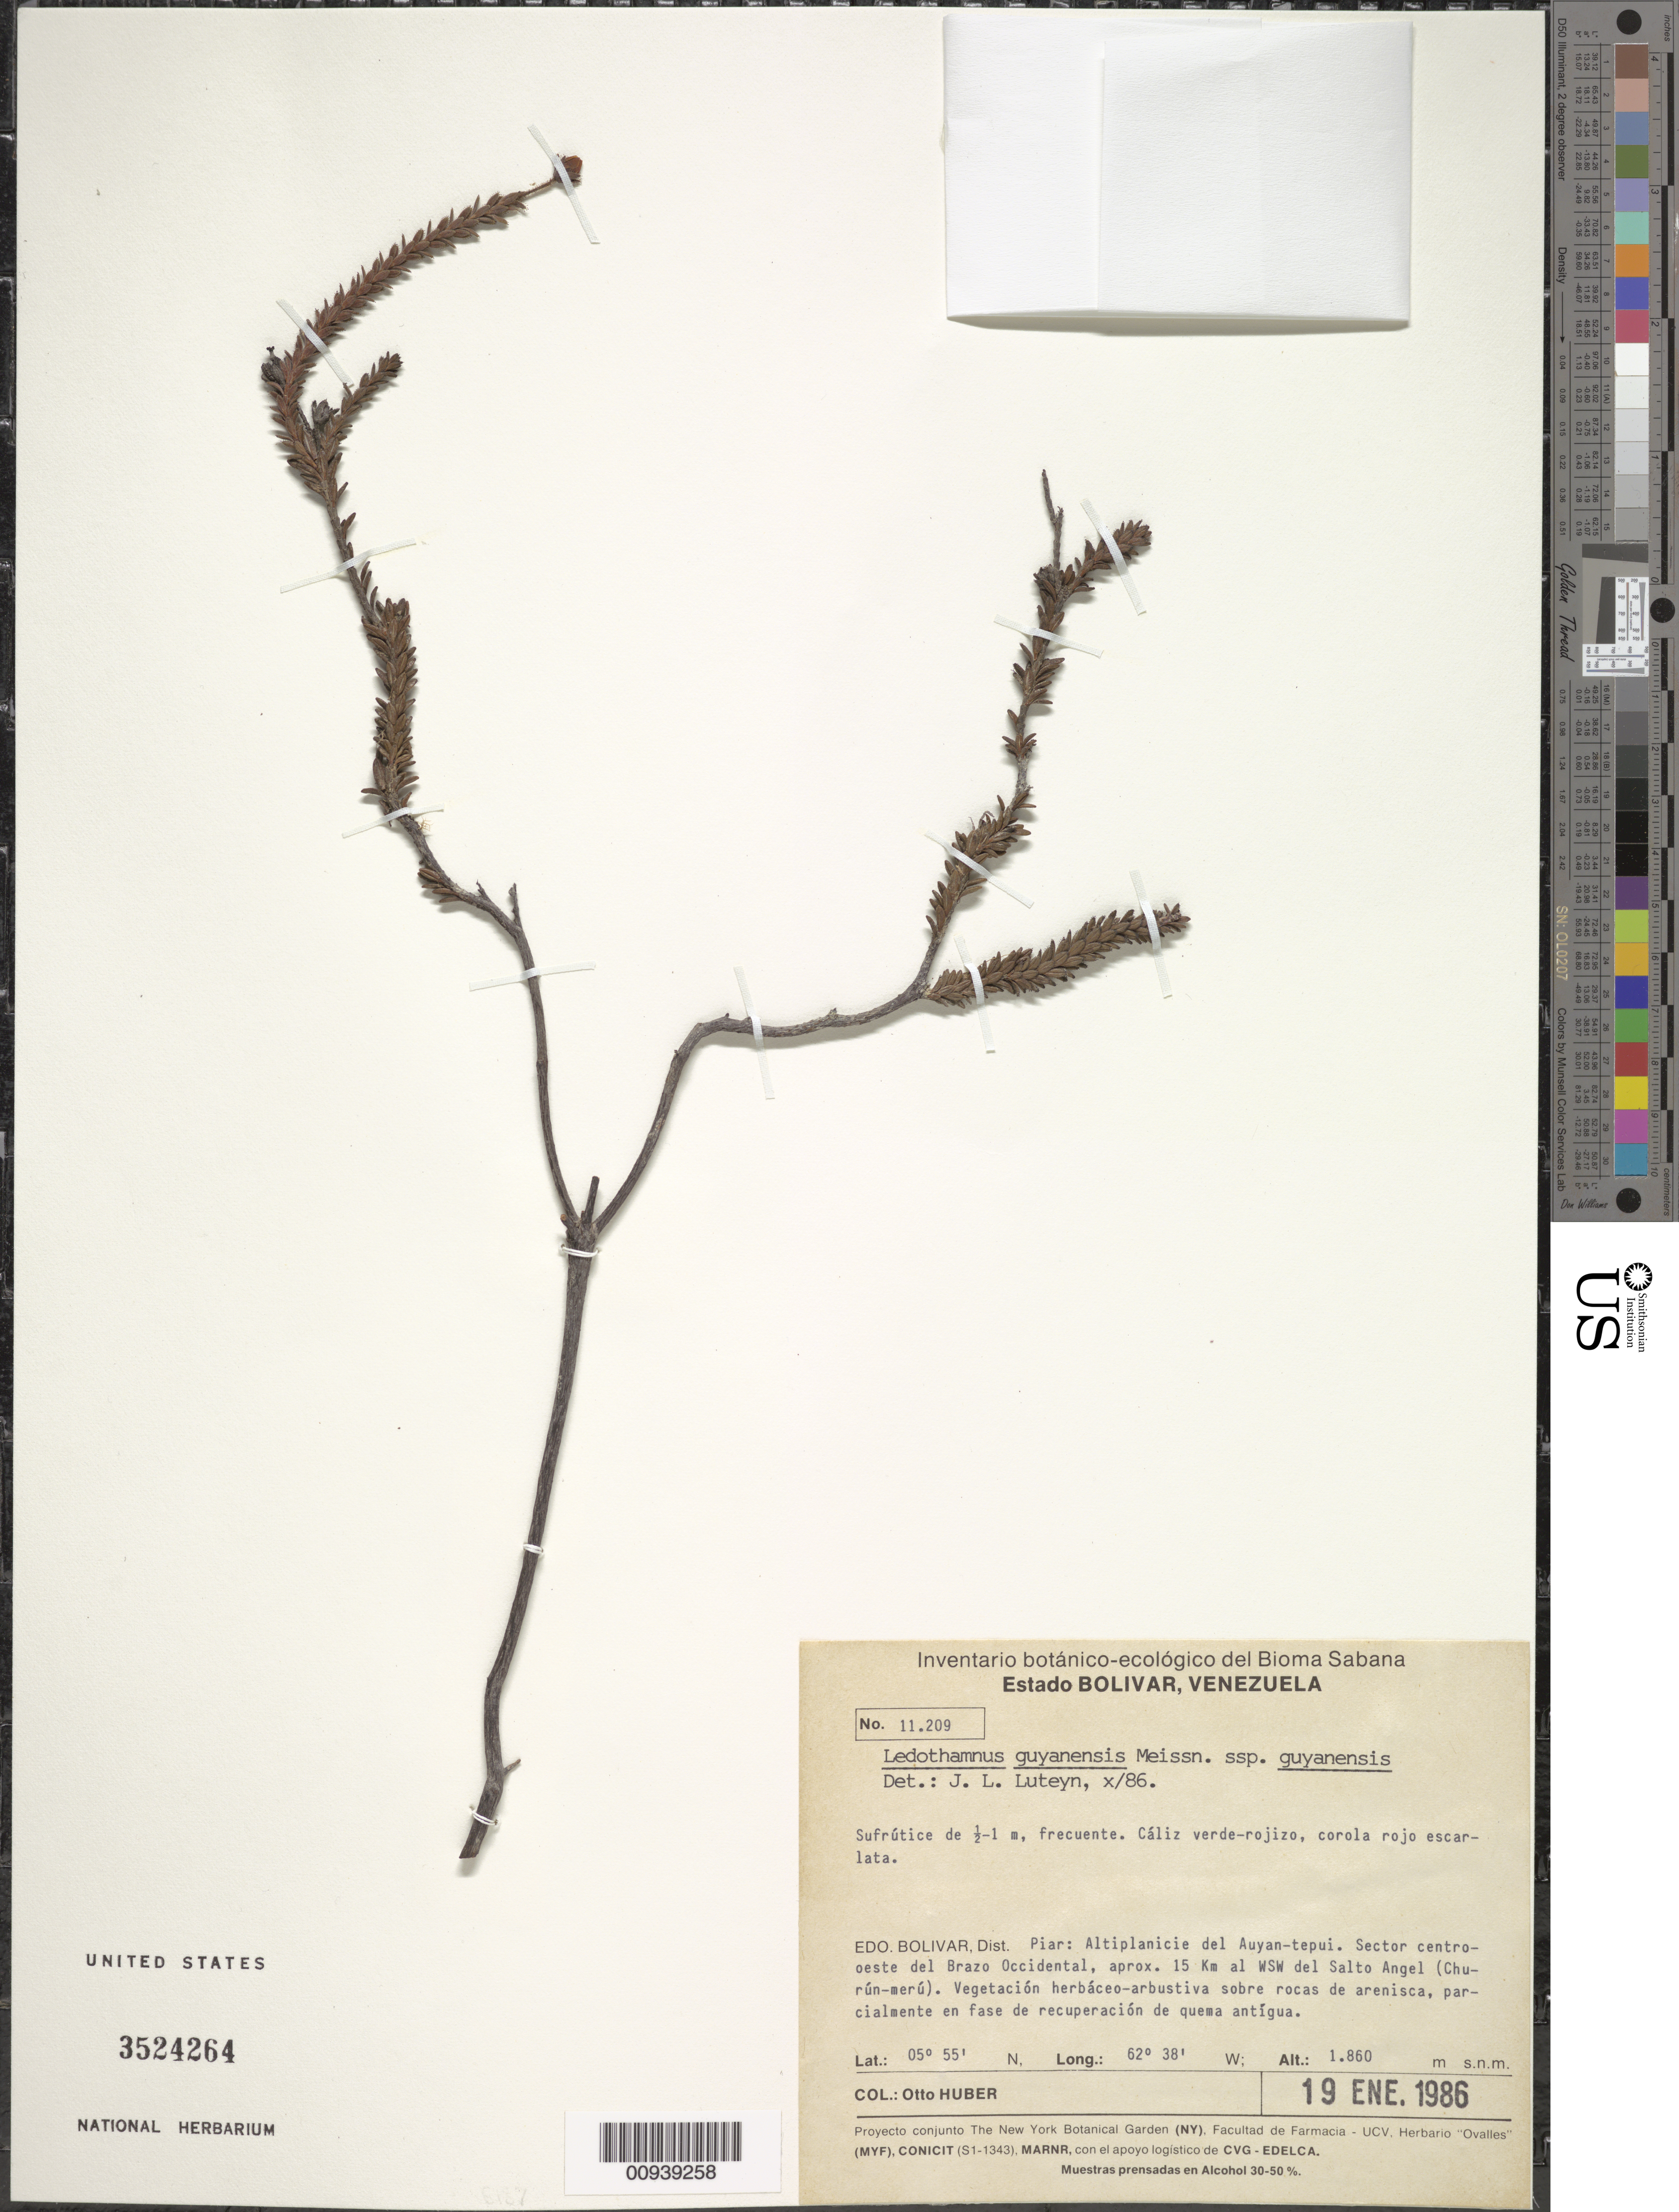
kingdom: Plantae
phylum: Tracheophyta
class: Magnoliopsida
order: Ericales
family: Ericaceae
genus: Ledothamnus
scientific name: Ledothamnus guyanensis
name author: Meisn.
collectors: O. Huber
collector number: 11209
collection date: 1986-01-19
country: Venezuela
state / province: Bolivar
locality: Dist. Piar: Altiplanicie del Auyan-tepui. Sector centro-oeste del Brazo Occidental, aprox. 15 Km. al WSW del Salto Angel (Churún-merú).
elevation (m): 1860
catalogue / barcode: US 3524264